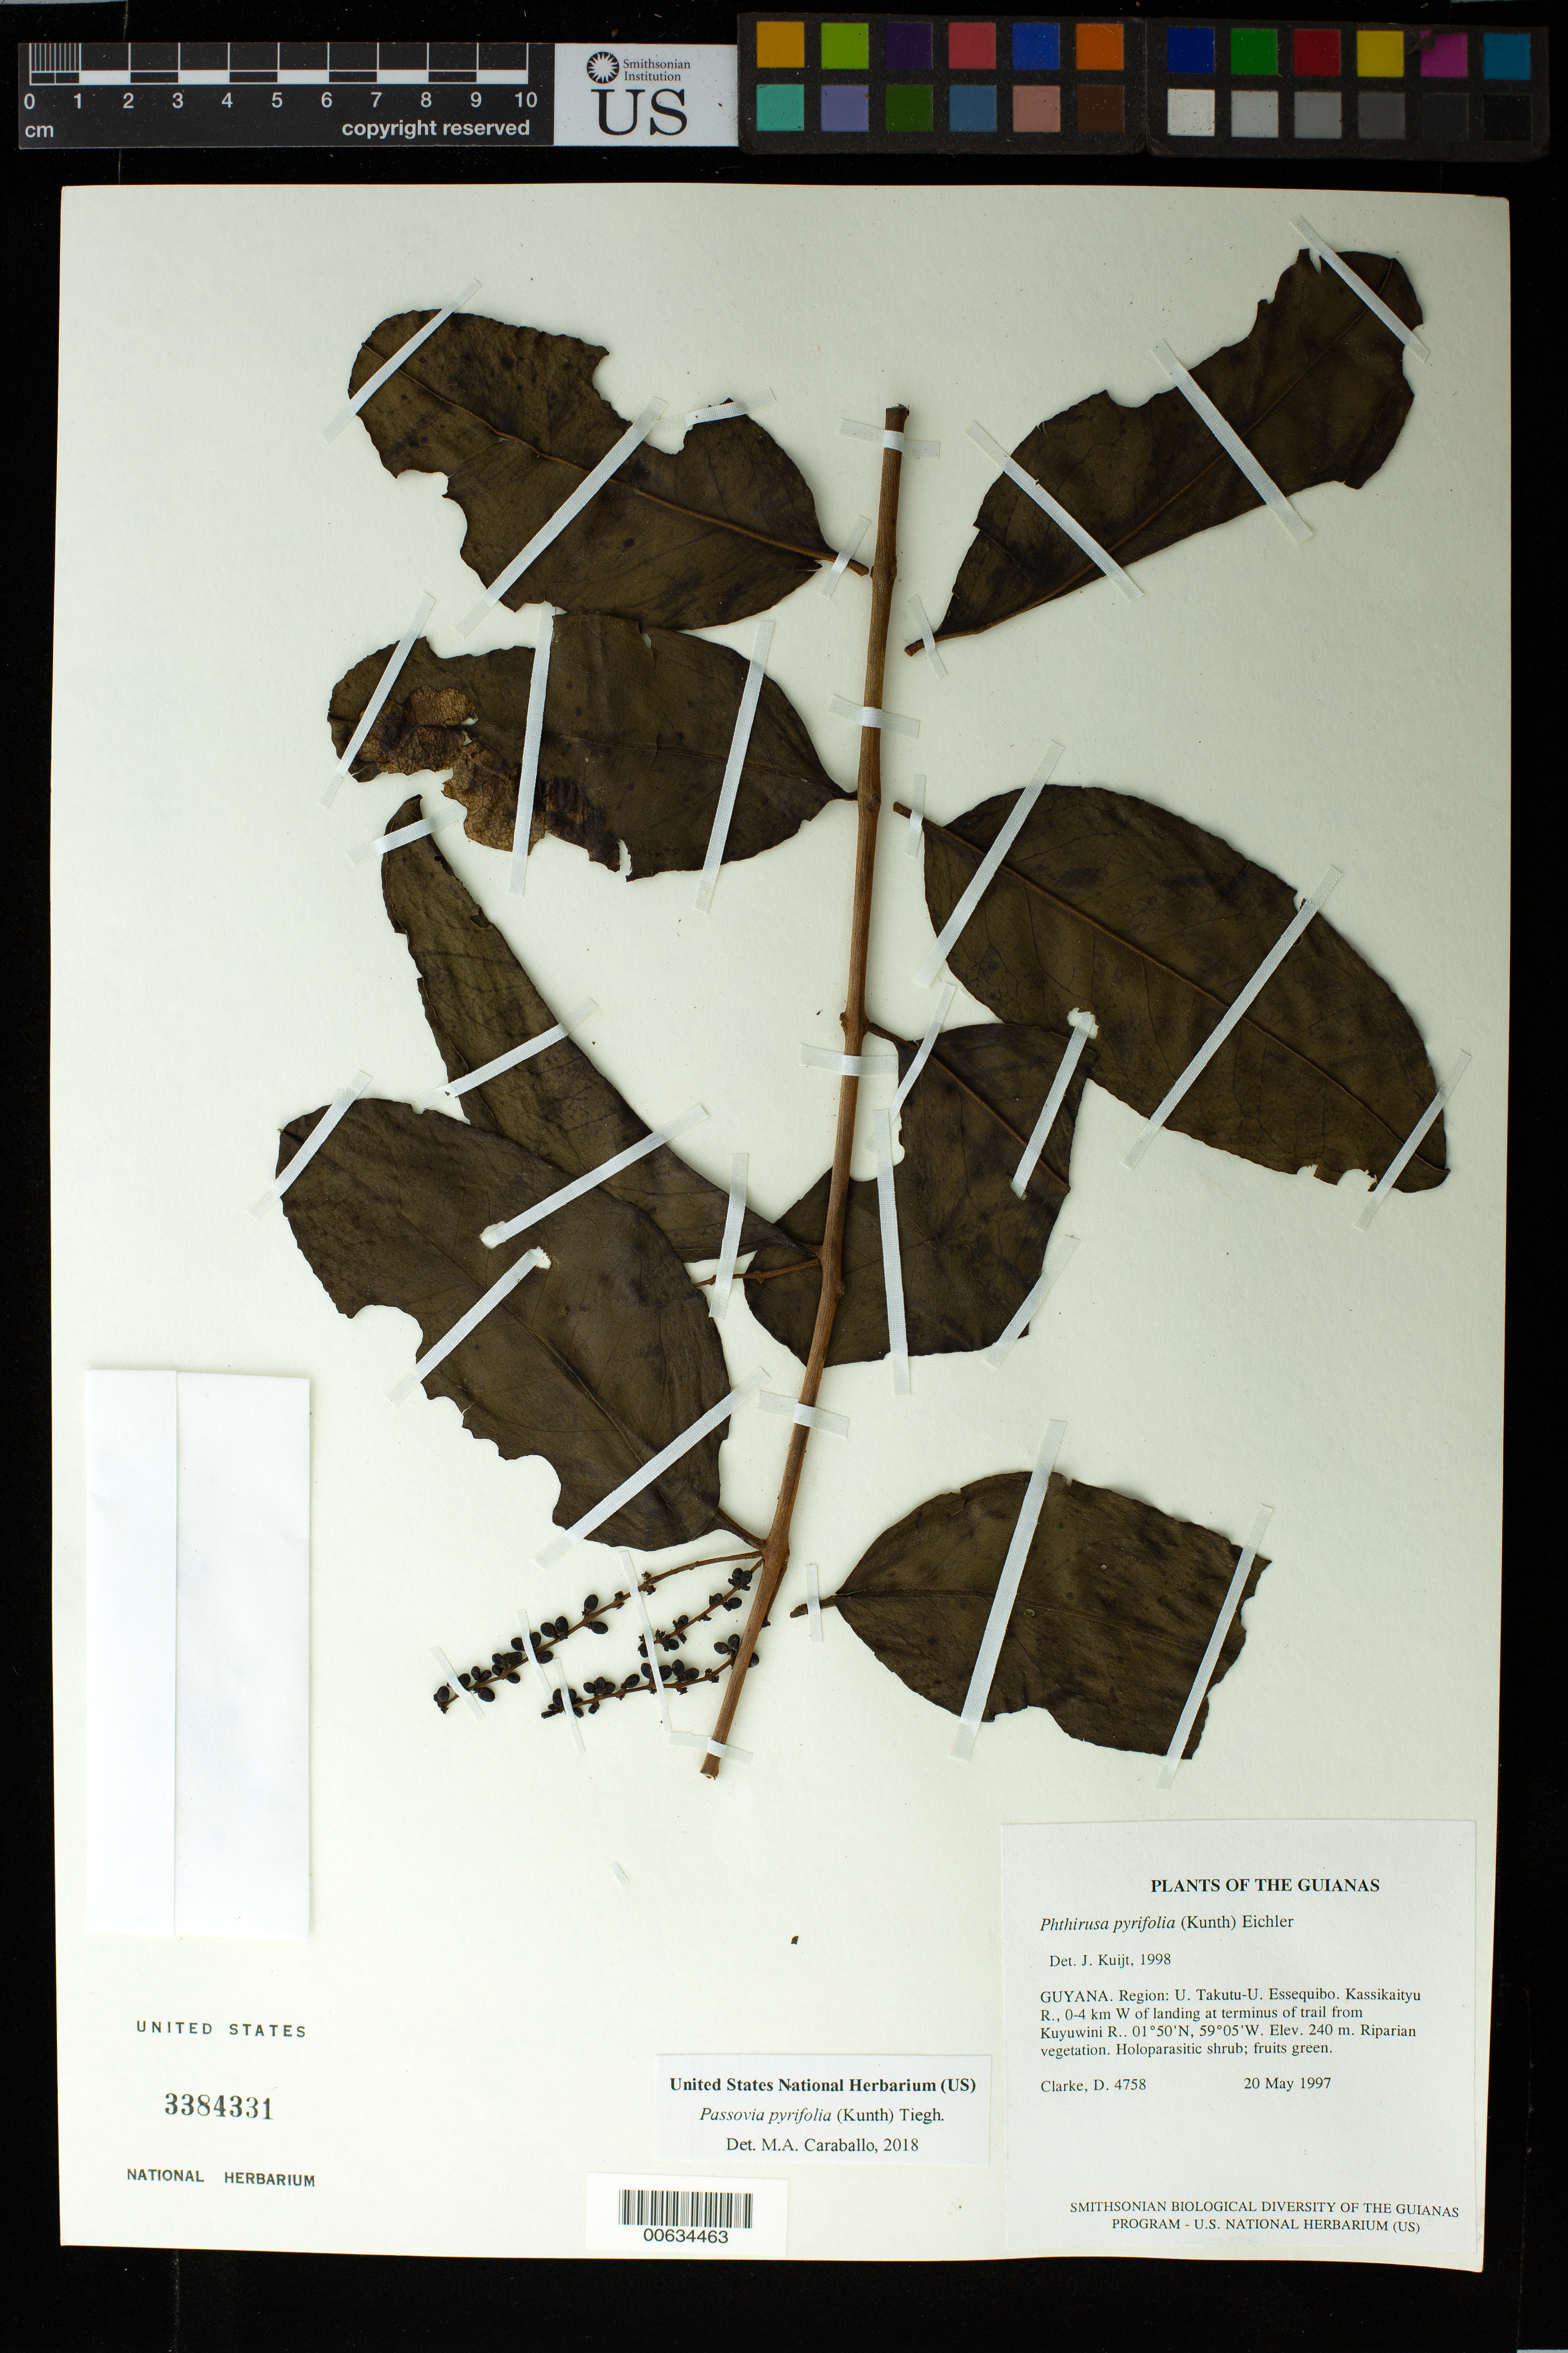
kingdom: Plantae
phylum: Tracheophyta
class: Magnoliopsida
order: Santalales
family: Loranthaceae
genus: Passovia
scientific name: Passovia pyrifolia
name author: (Kunth) Tiegh.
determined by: Caraballo-Ortiz, Marcos A., (MISS), University of Mississippi (UNITED STATES)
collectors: H. D. Clarke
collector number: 4758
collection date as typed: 20 May 1997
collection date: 1997-05-20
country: Guyana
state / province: U. Takutu-U. Essequibo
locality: Kassikaityu R., 0-4 km W of landing at terminus of trail from Kuyuwini R.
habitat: Riparian vegetation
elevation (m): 240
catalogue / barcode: US 3384331